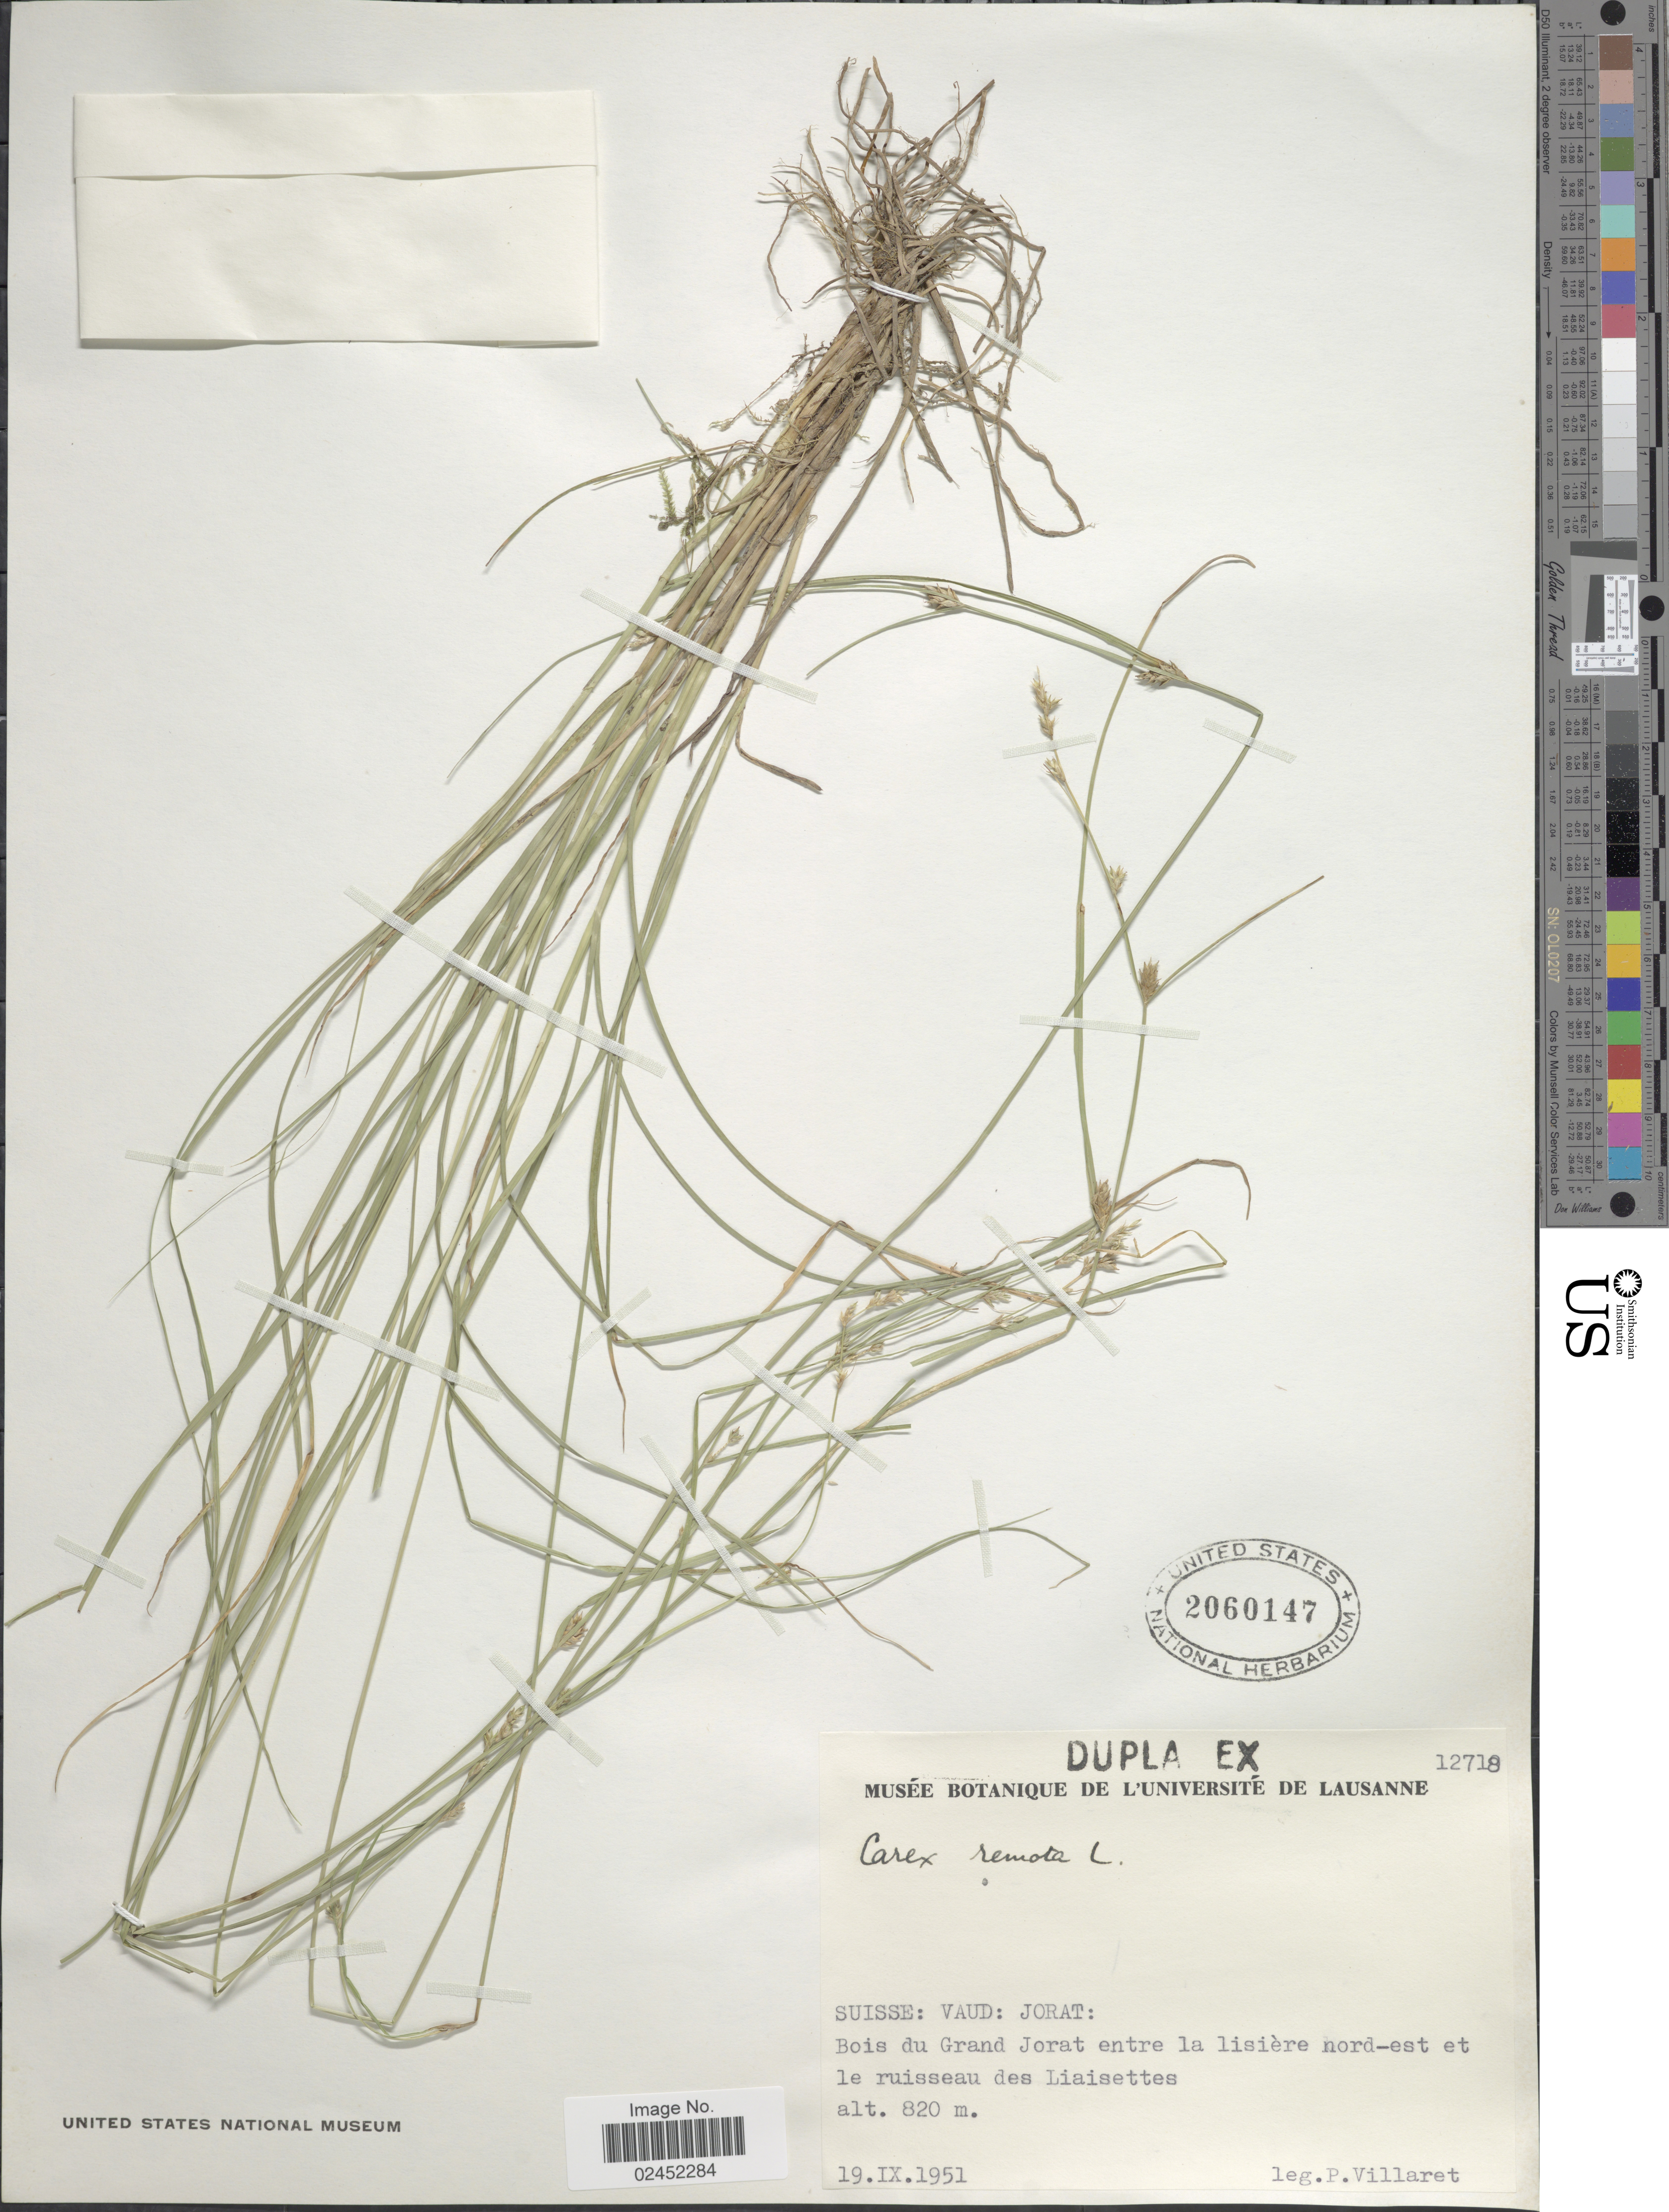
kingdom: Plantae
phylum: Tracheophyta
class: Liliopsida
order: Poales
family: Cyperaceae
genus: Carex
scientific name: Carex remota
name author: L.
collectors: P. Villaret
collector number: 12718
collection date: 1951-09-19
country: Switzerland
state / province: Vaud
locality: Suisse: Vaud: Jorat. Bois du Grand Jorat entre la lisiere nord-est et le ruisseau des Liaisettes.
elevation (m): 820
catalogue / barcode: US 2060147